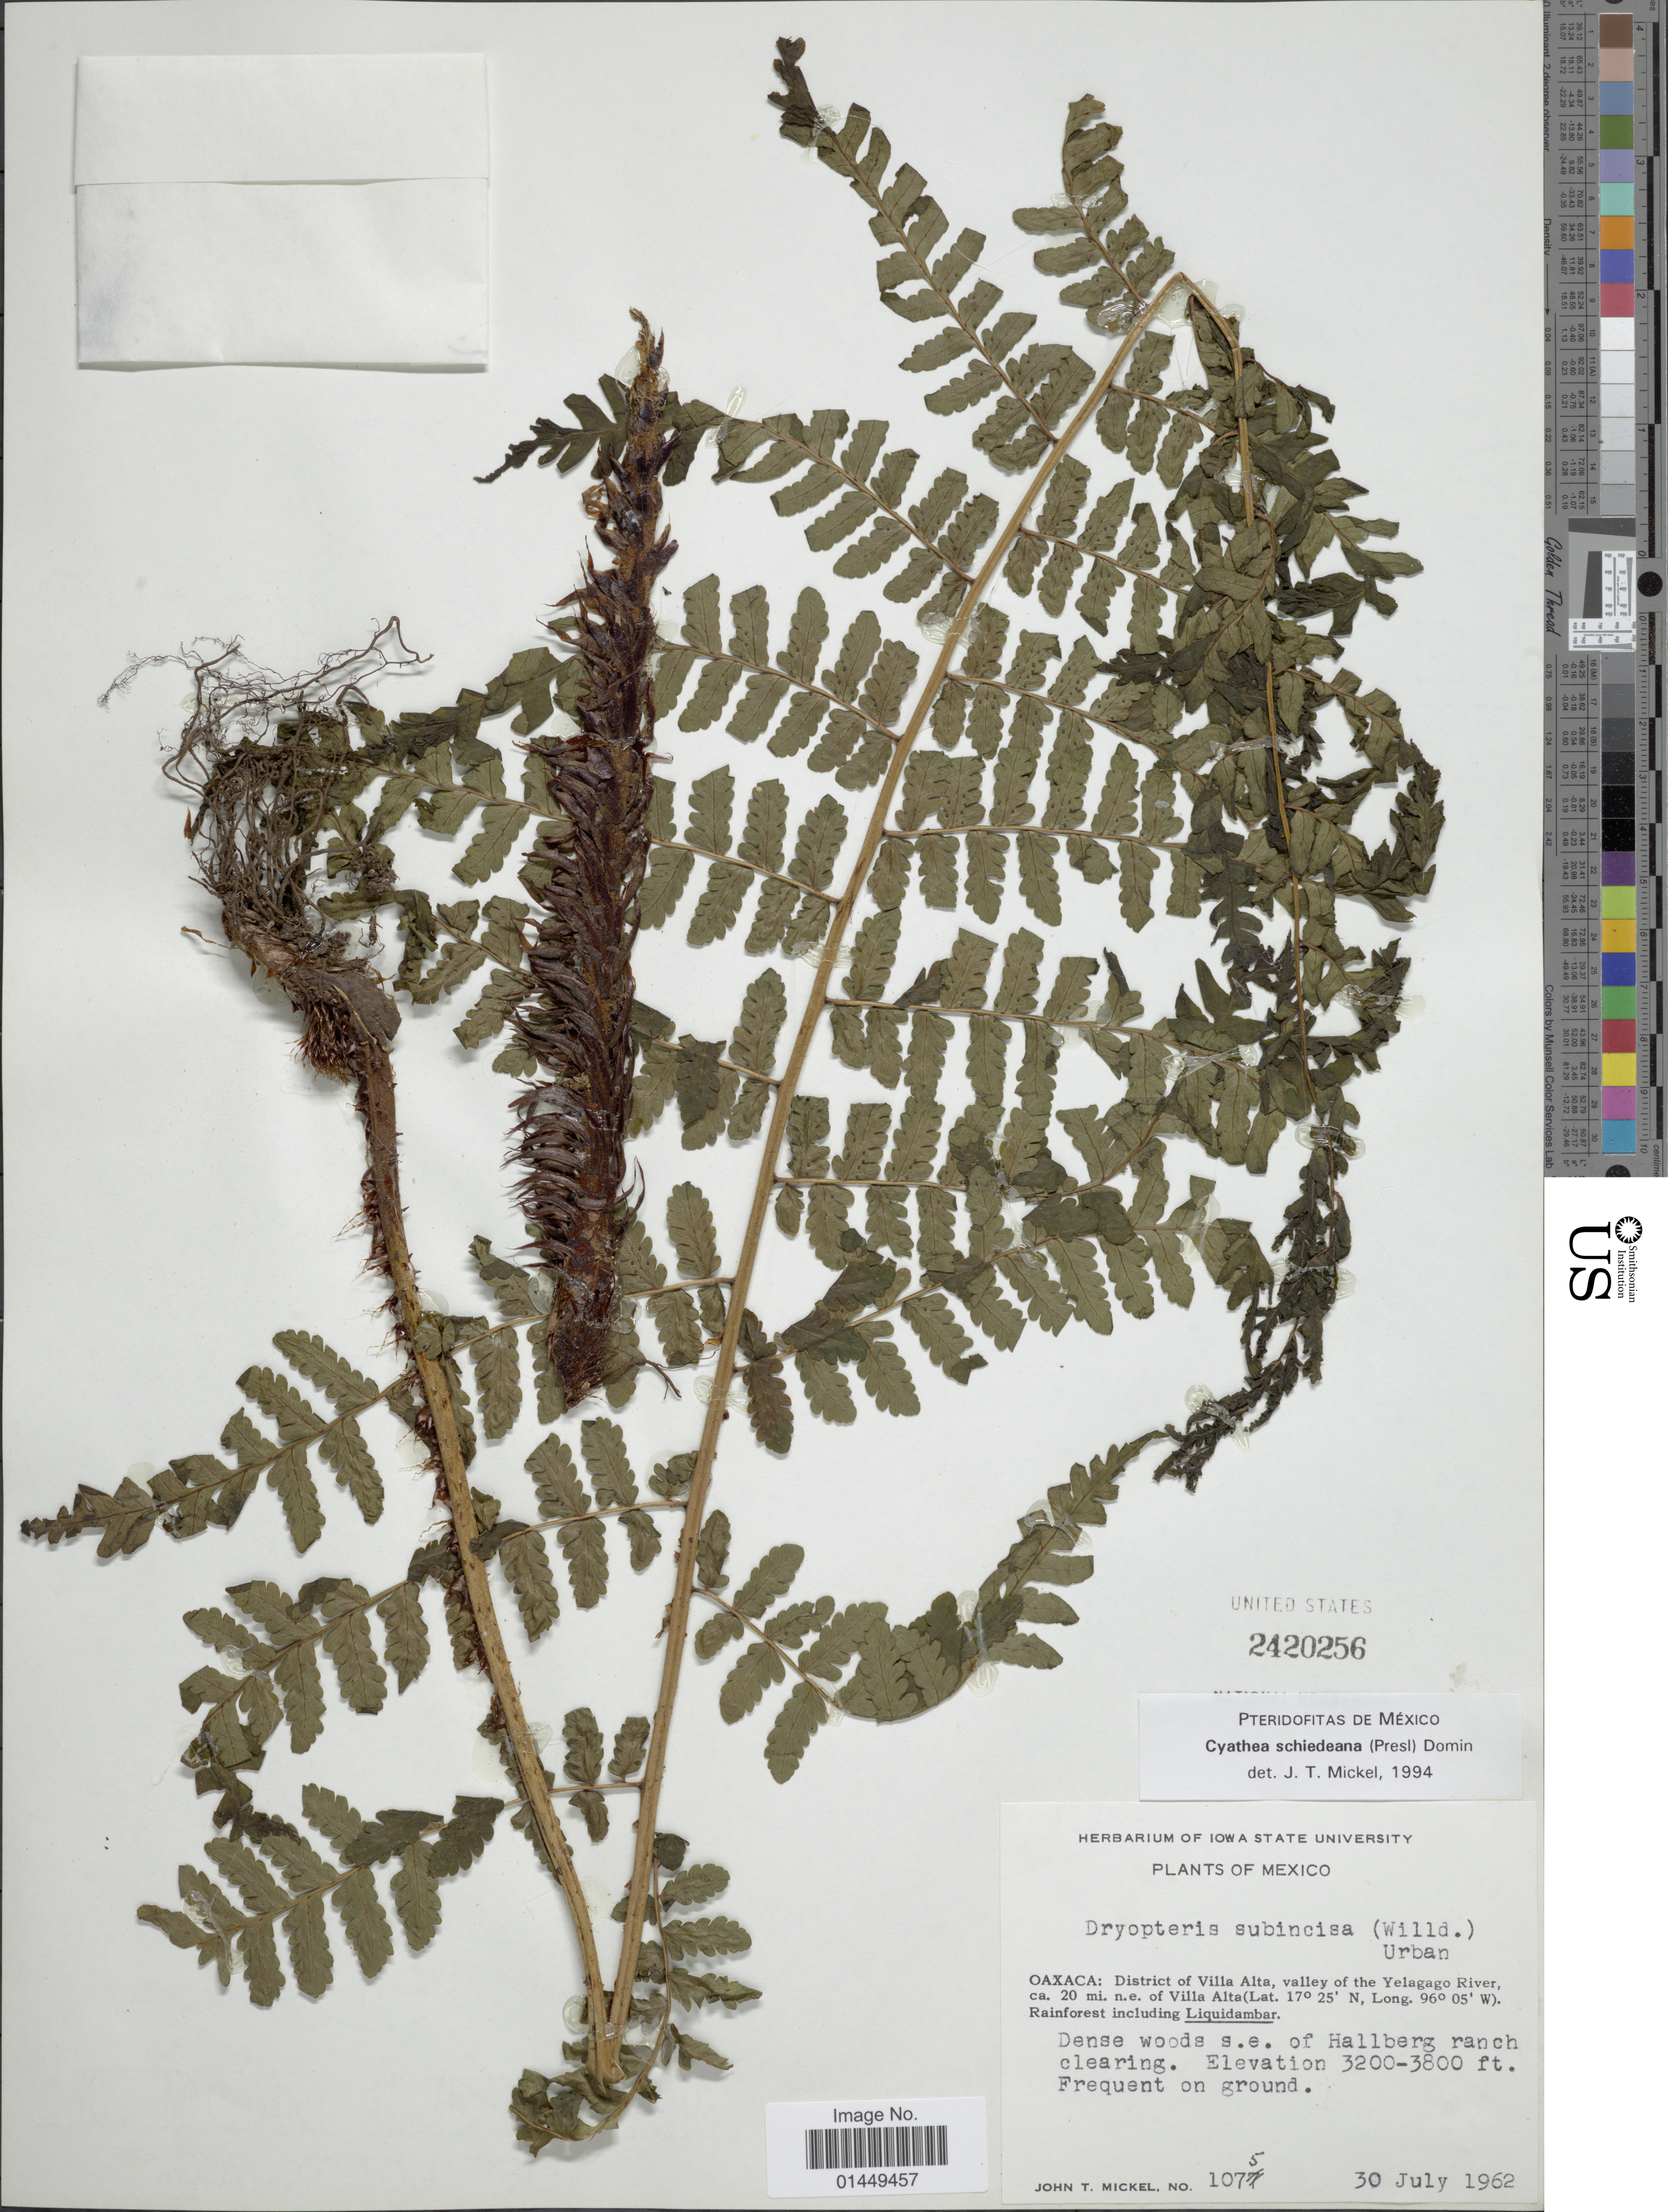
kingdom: Plantae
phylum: Tracheophyta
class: Polypodiopsida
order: Cyatheales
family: Cyatheaceae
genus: Cyathea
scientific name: Cyathea schiedeana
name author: (C. Presl) Domin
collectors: J. T. Mickel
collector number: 1075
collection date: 1962-07-30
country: Mexico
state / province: Oaxaca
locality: Oaxaca: District of Villa Alta, valley of the Yelagago River, 20 mi. n.e. of Villa Alta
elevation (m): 975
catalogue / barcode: US 2420256